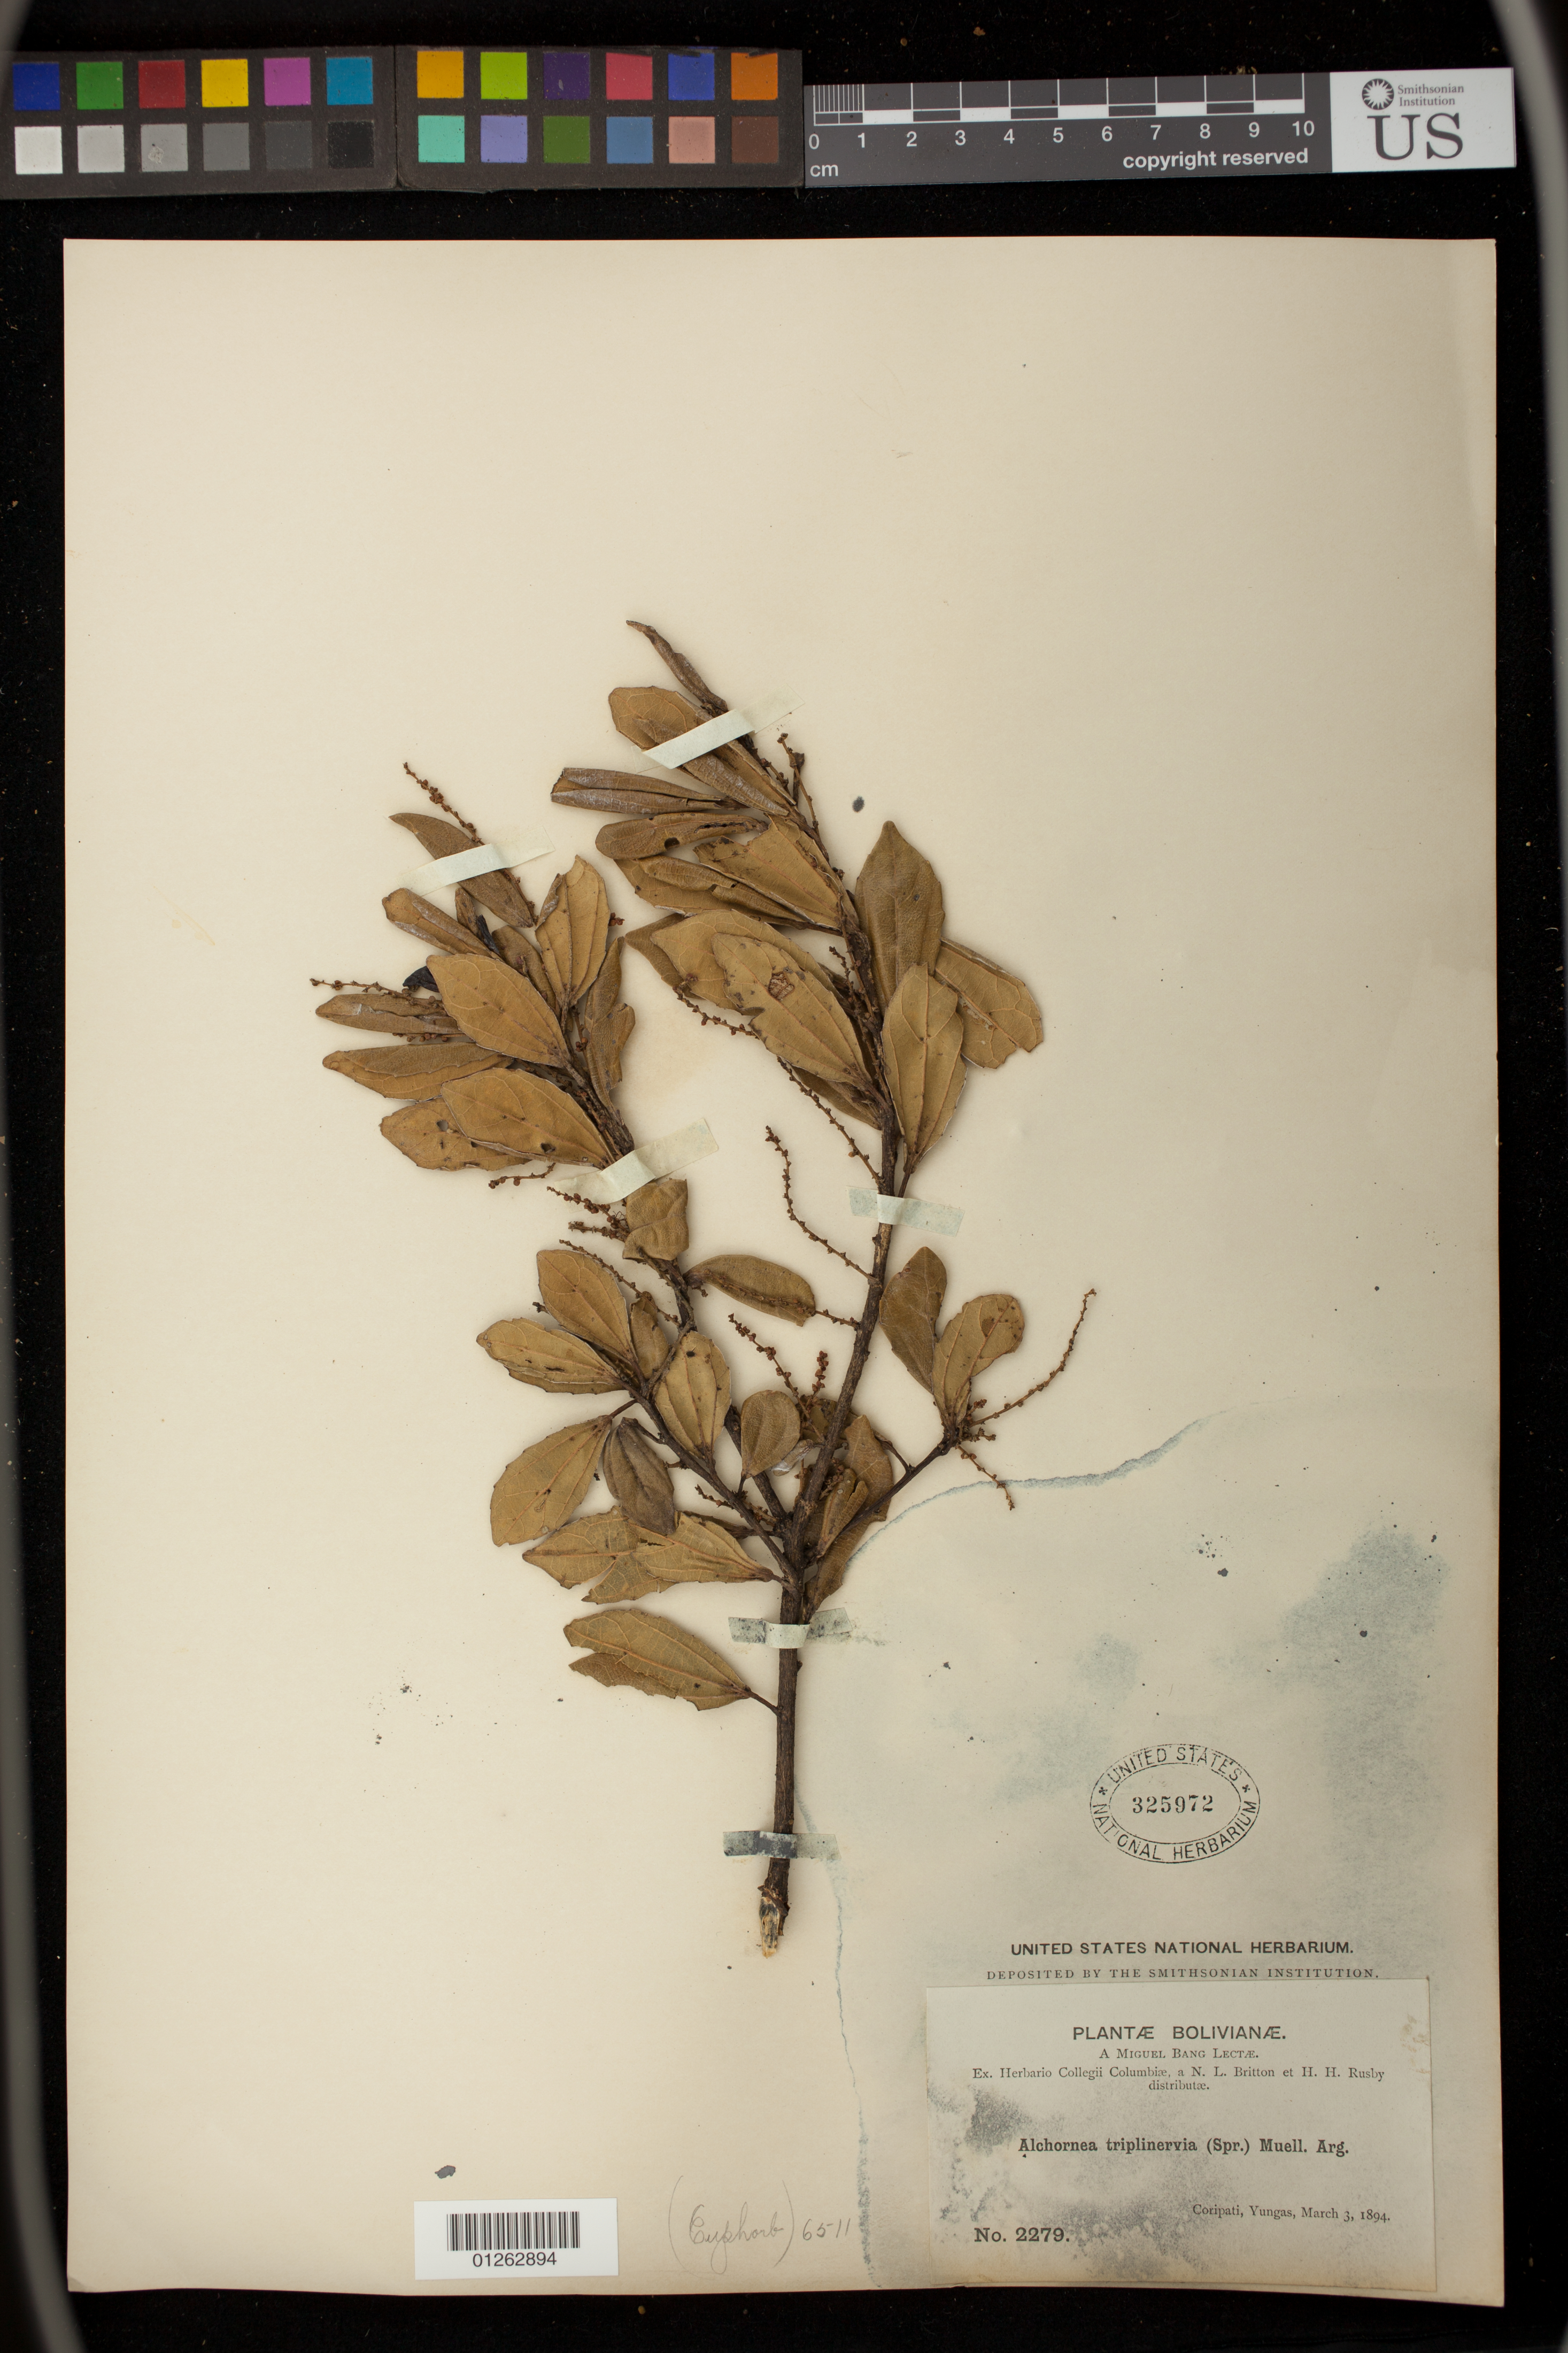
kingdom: Plantae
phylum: Tracheophyta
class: Magnoliopsida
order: Malpighiales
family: Euphorbiaceae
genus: Alchornea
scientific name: Alchornea triplinervia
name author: (Spreng.) Müll. Arg.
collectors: M. Bang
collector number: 2279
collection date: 1894-03-03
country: Bolivia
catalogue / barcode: US 325972